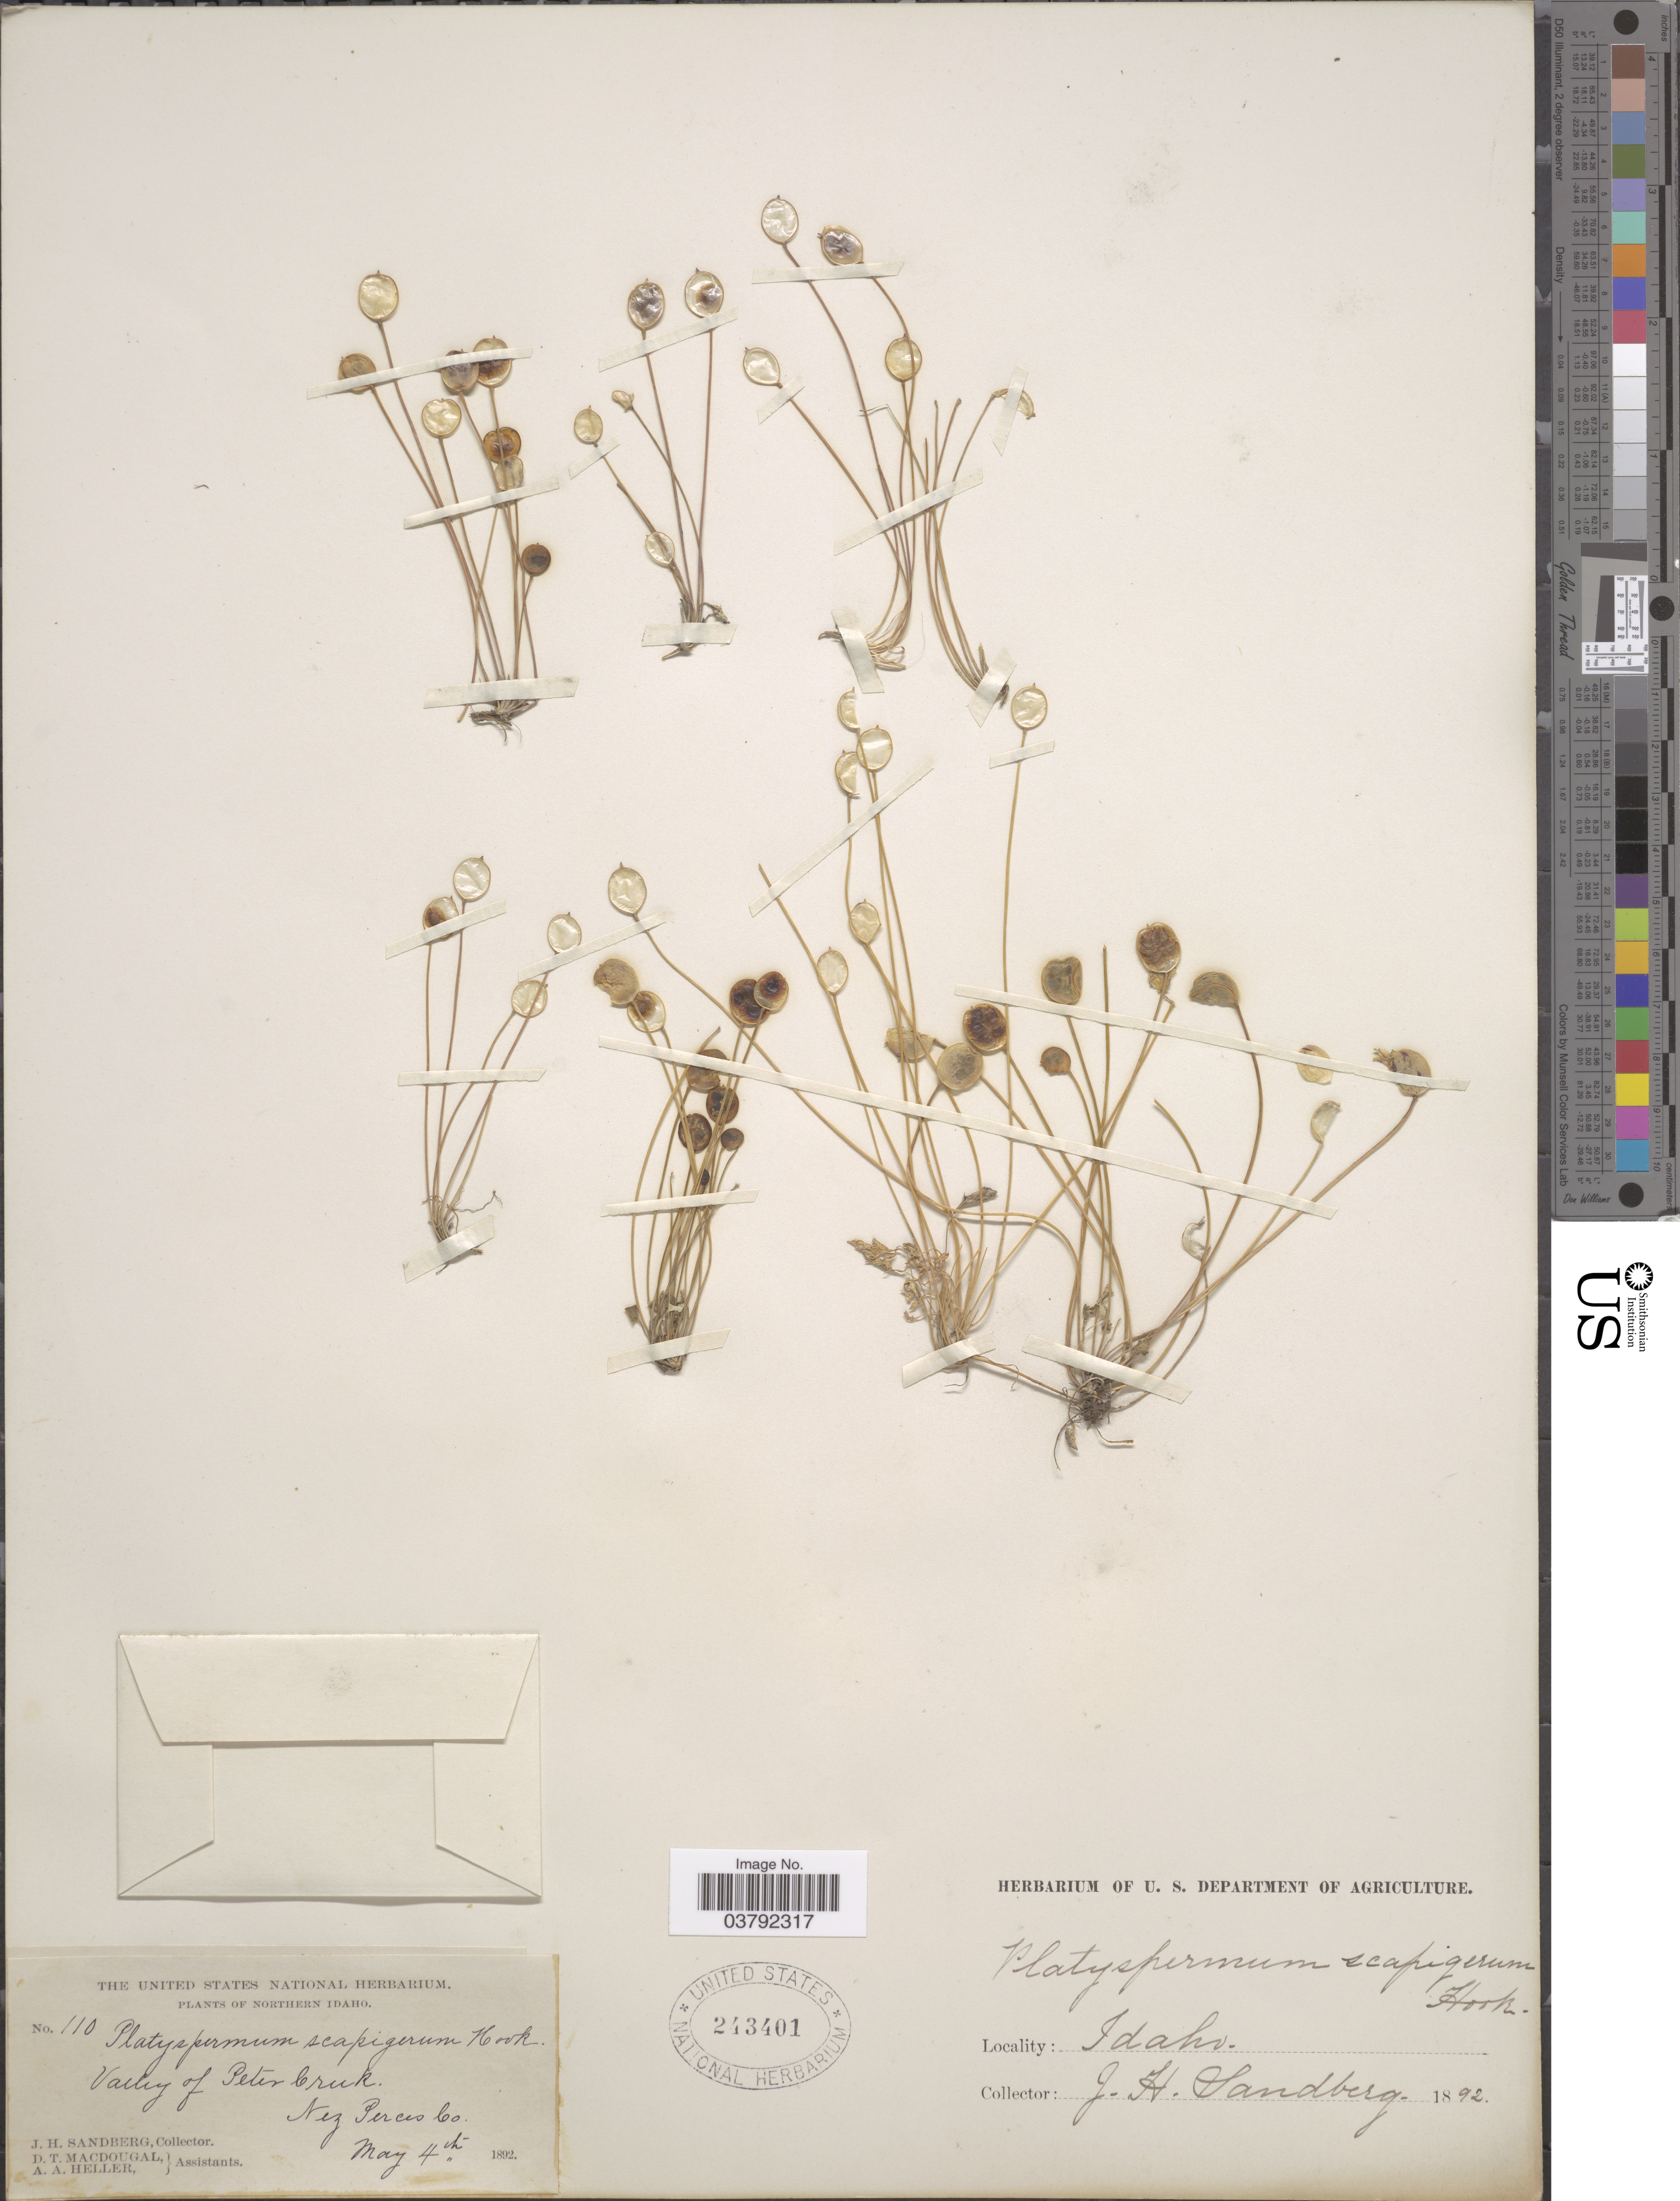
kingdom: Plantae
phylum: Tracheophyta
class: Magnoliopsida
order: Brassicales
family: Brassicaceae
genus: Idahoa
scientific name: Idahoa scapigera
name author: A. Nelson & J.F. Macbr.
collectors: J. H. Sandberg, D. T. MacDougal & A. A. Heller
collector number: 110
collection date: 1892-05-04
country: United States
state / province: Idaho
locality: Northern Idaho. Valley of Peter Bruk. Nez Perces Co.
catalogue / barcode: US 243401